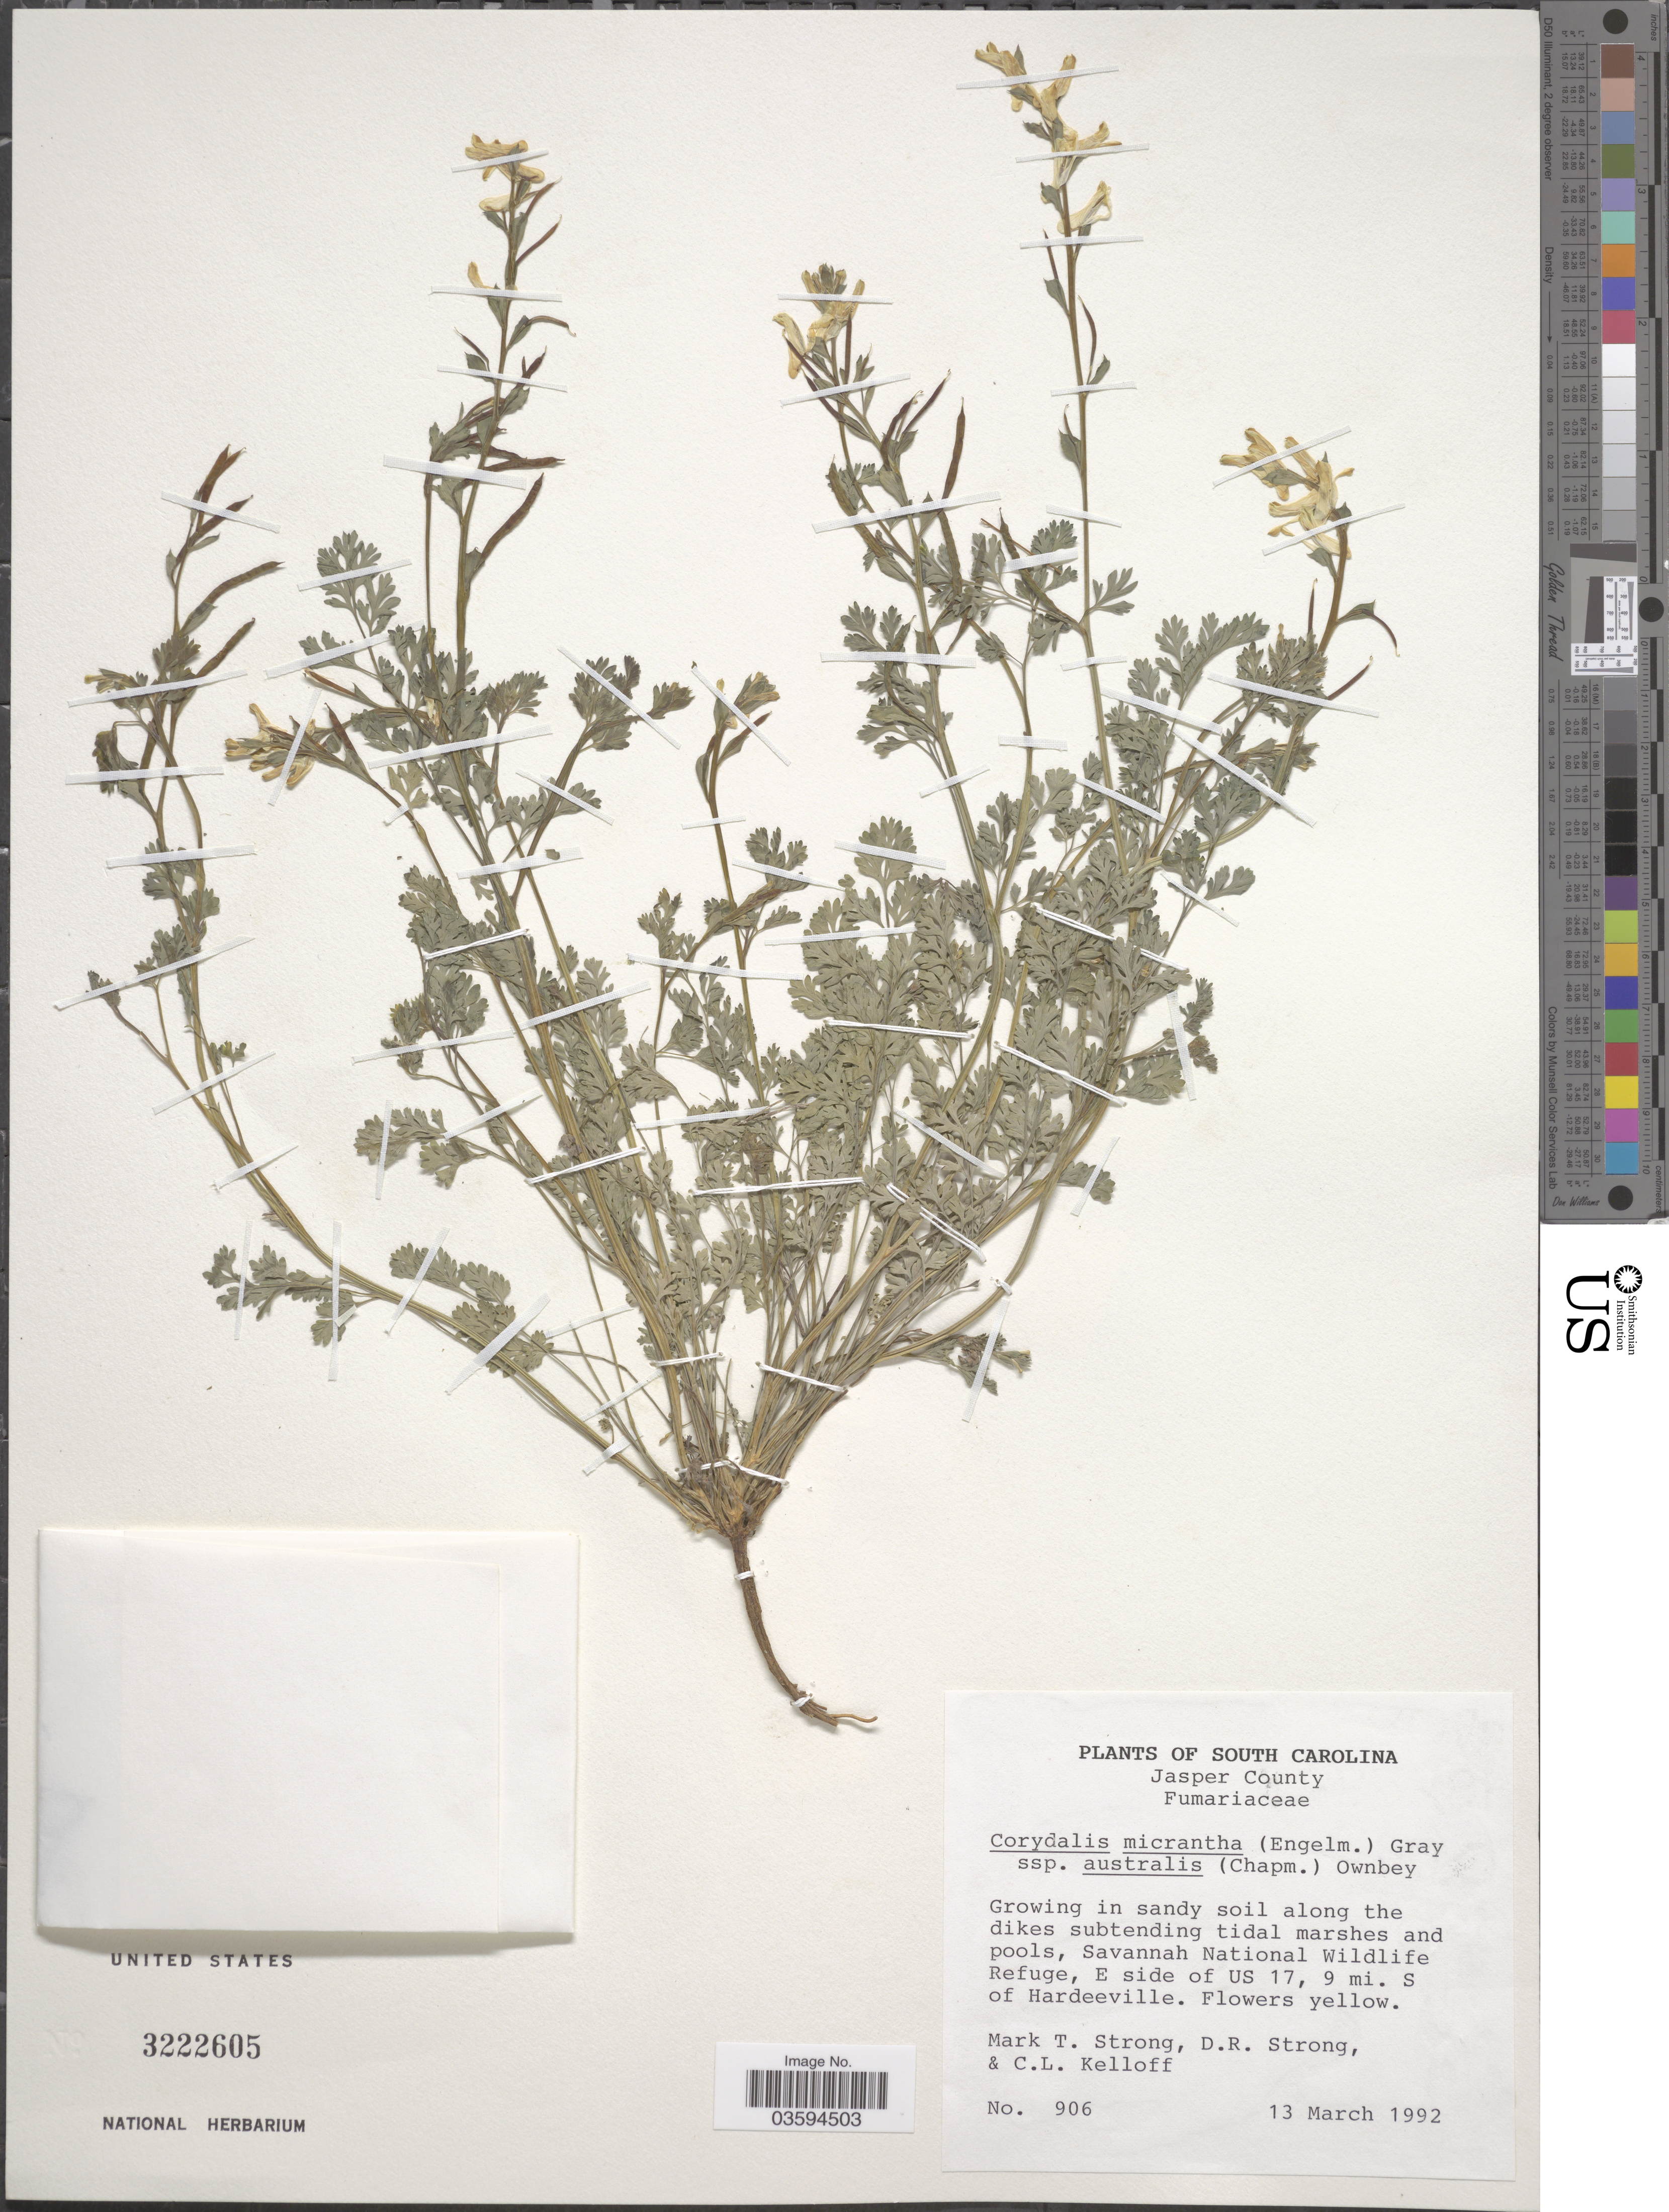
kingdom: Plantae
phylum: Tracheophyta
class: Magnoliopsida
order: Ranunculales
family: Papaveraceae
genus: Corydalis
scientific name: Corydalis micrantha subsp. australis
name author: (Chapm.) G.B. Ownbey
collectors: M. T. Strong, D. R. Strong & C. L. Kelloff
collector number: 906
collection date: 1992-03-13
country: United States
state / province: South Carolina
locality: Jasper County. Savannah National Wildlife Refuge, E side of US 17, 9 mi. S of Hardeeville.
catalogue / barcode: US 3222605